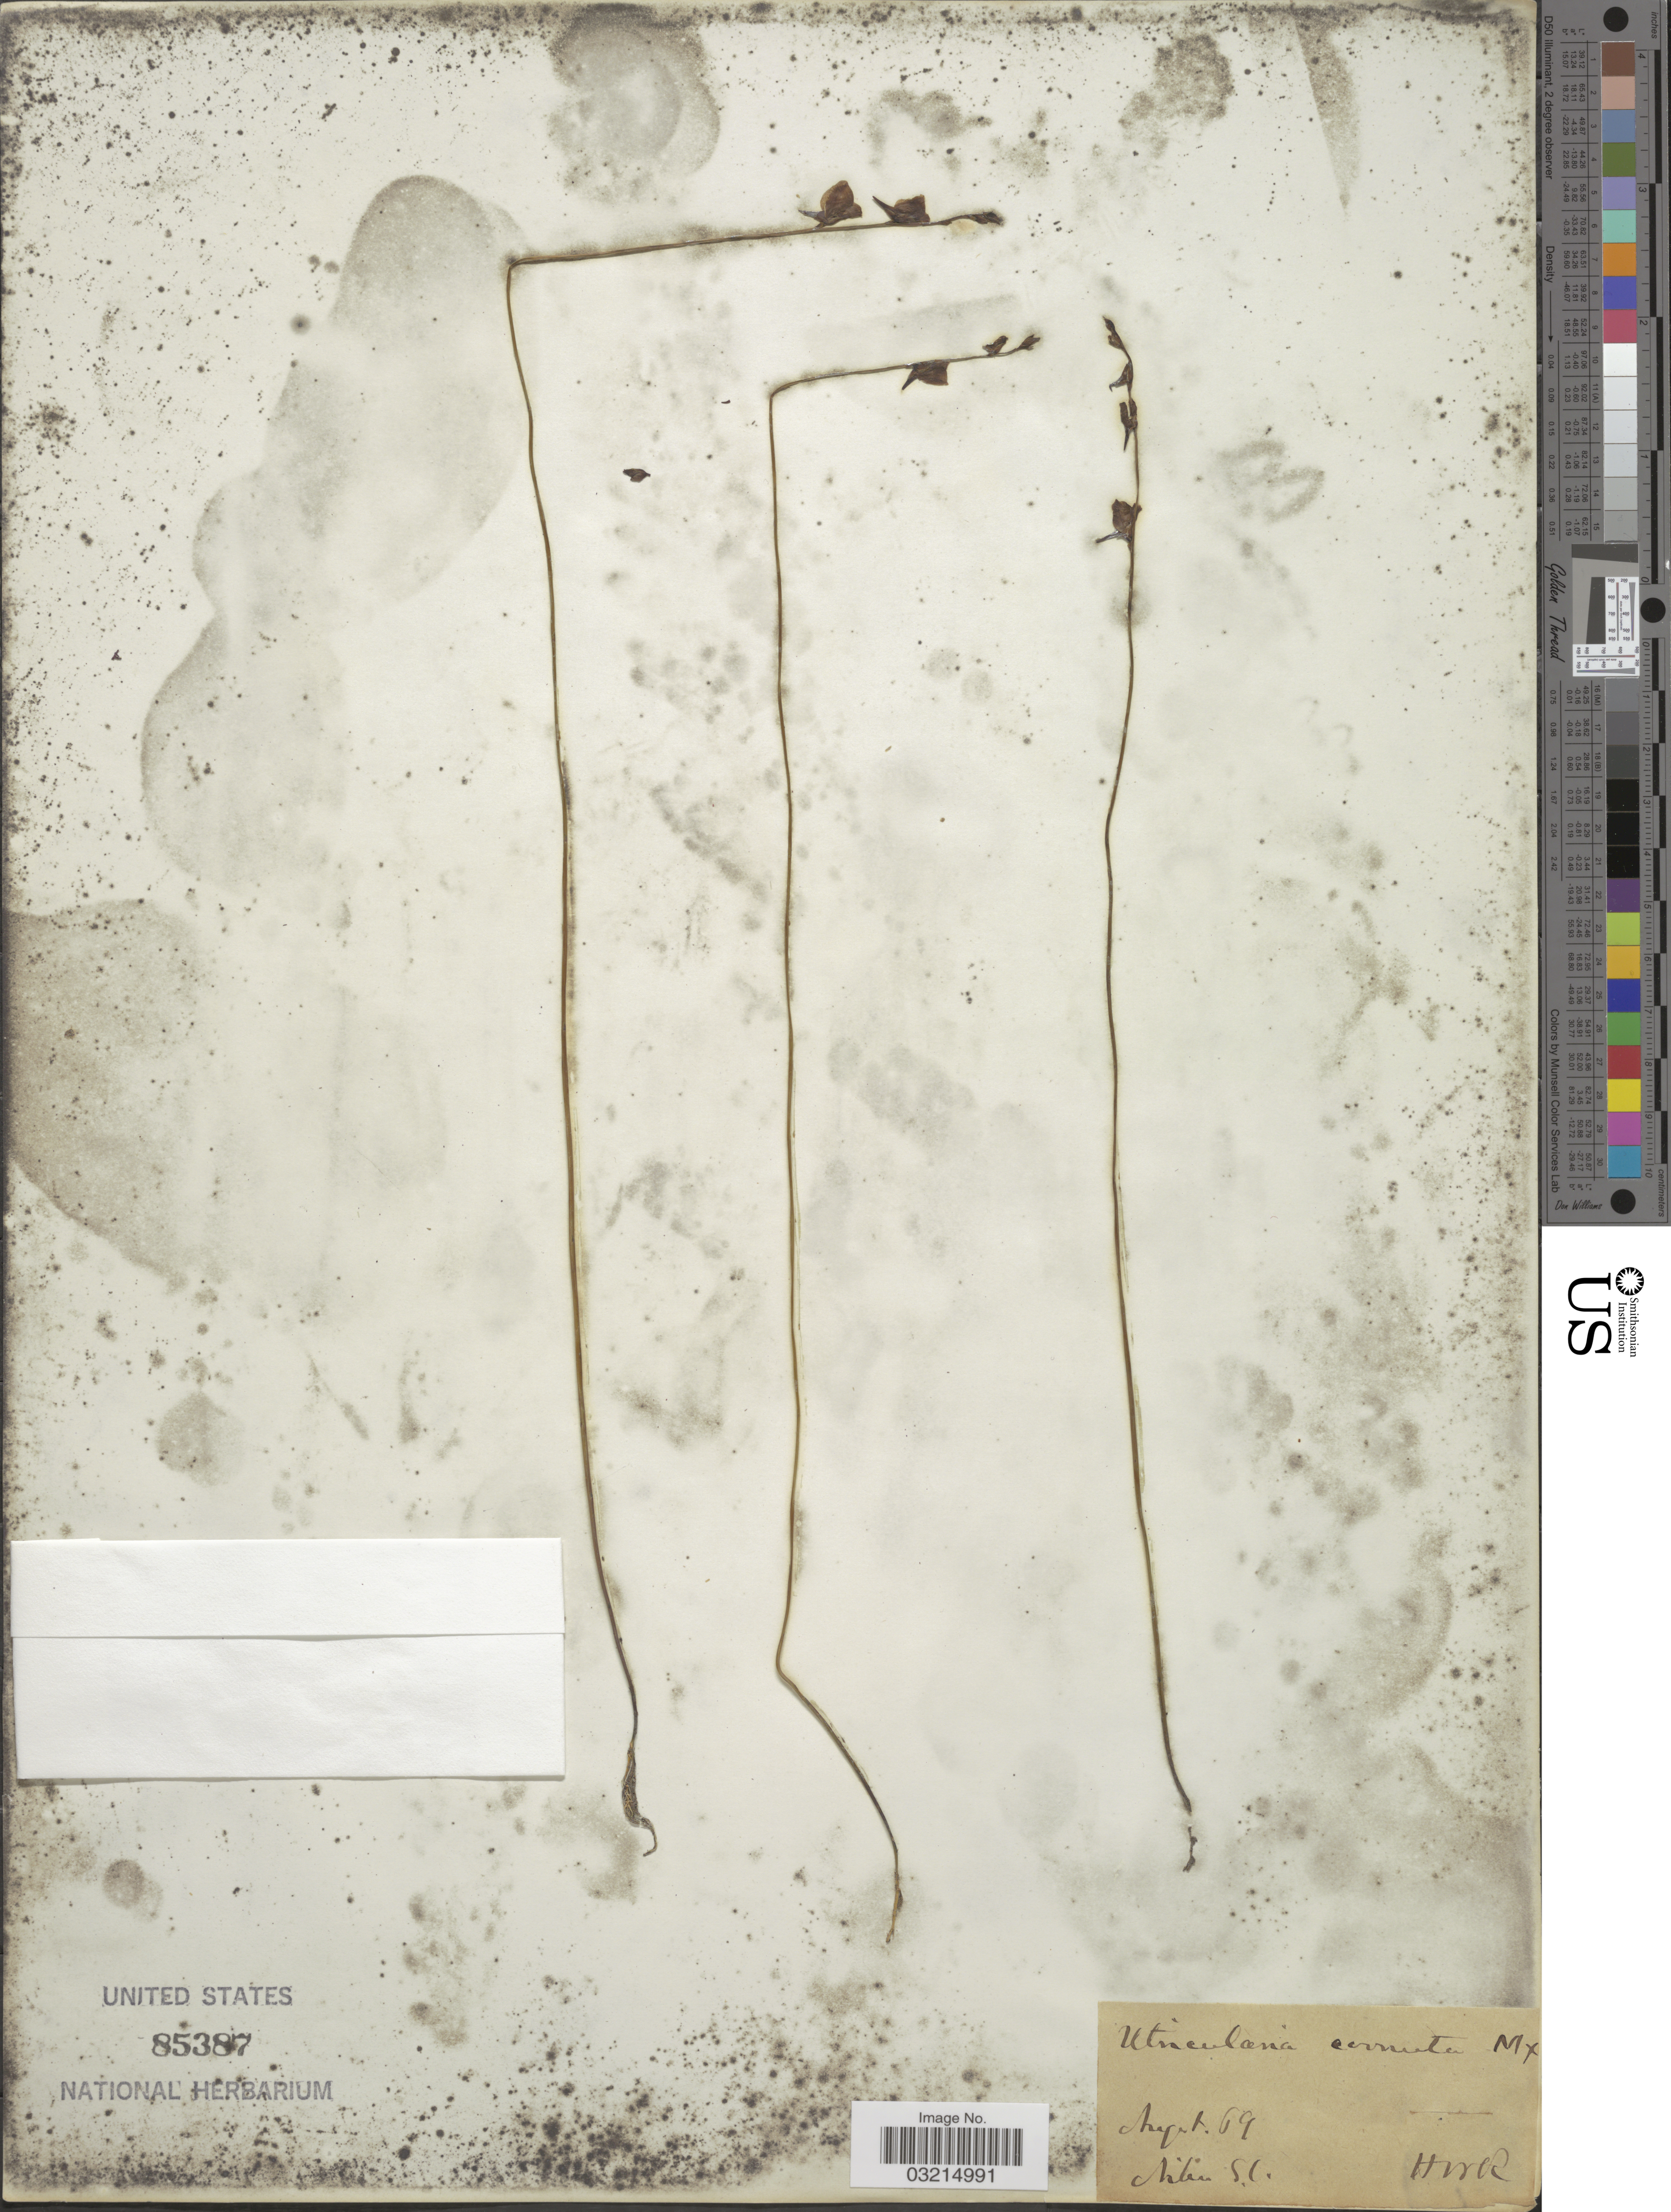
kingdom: Plantae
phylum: Tracheophyta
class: Magnoliopsida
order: Lamiales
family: Lentibulariaceae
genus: Utricularia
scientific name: Utricularia cornuta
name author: Michx.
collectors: HWR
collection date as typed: Transcribed d/m/y: /8/69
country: United States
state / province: South Carolina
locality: Aiken.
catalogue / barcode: US 85387